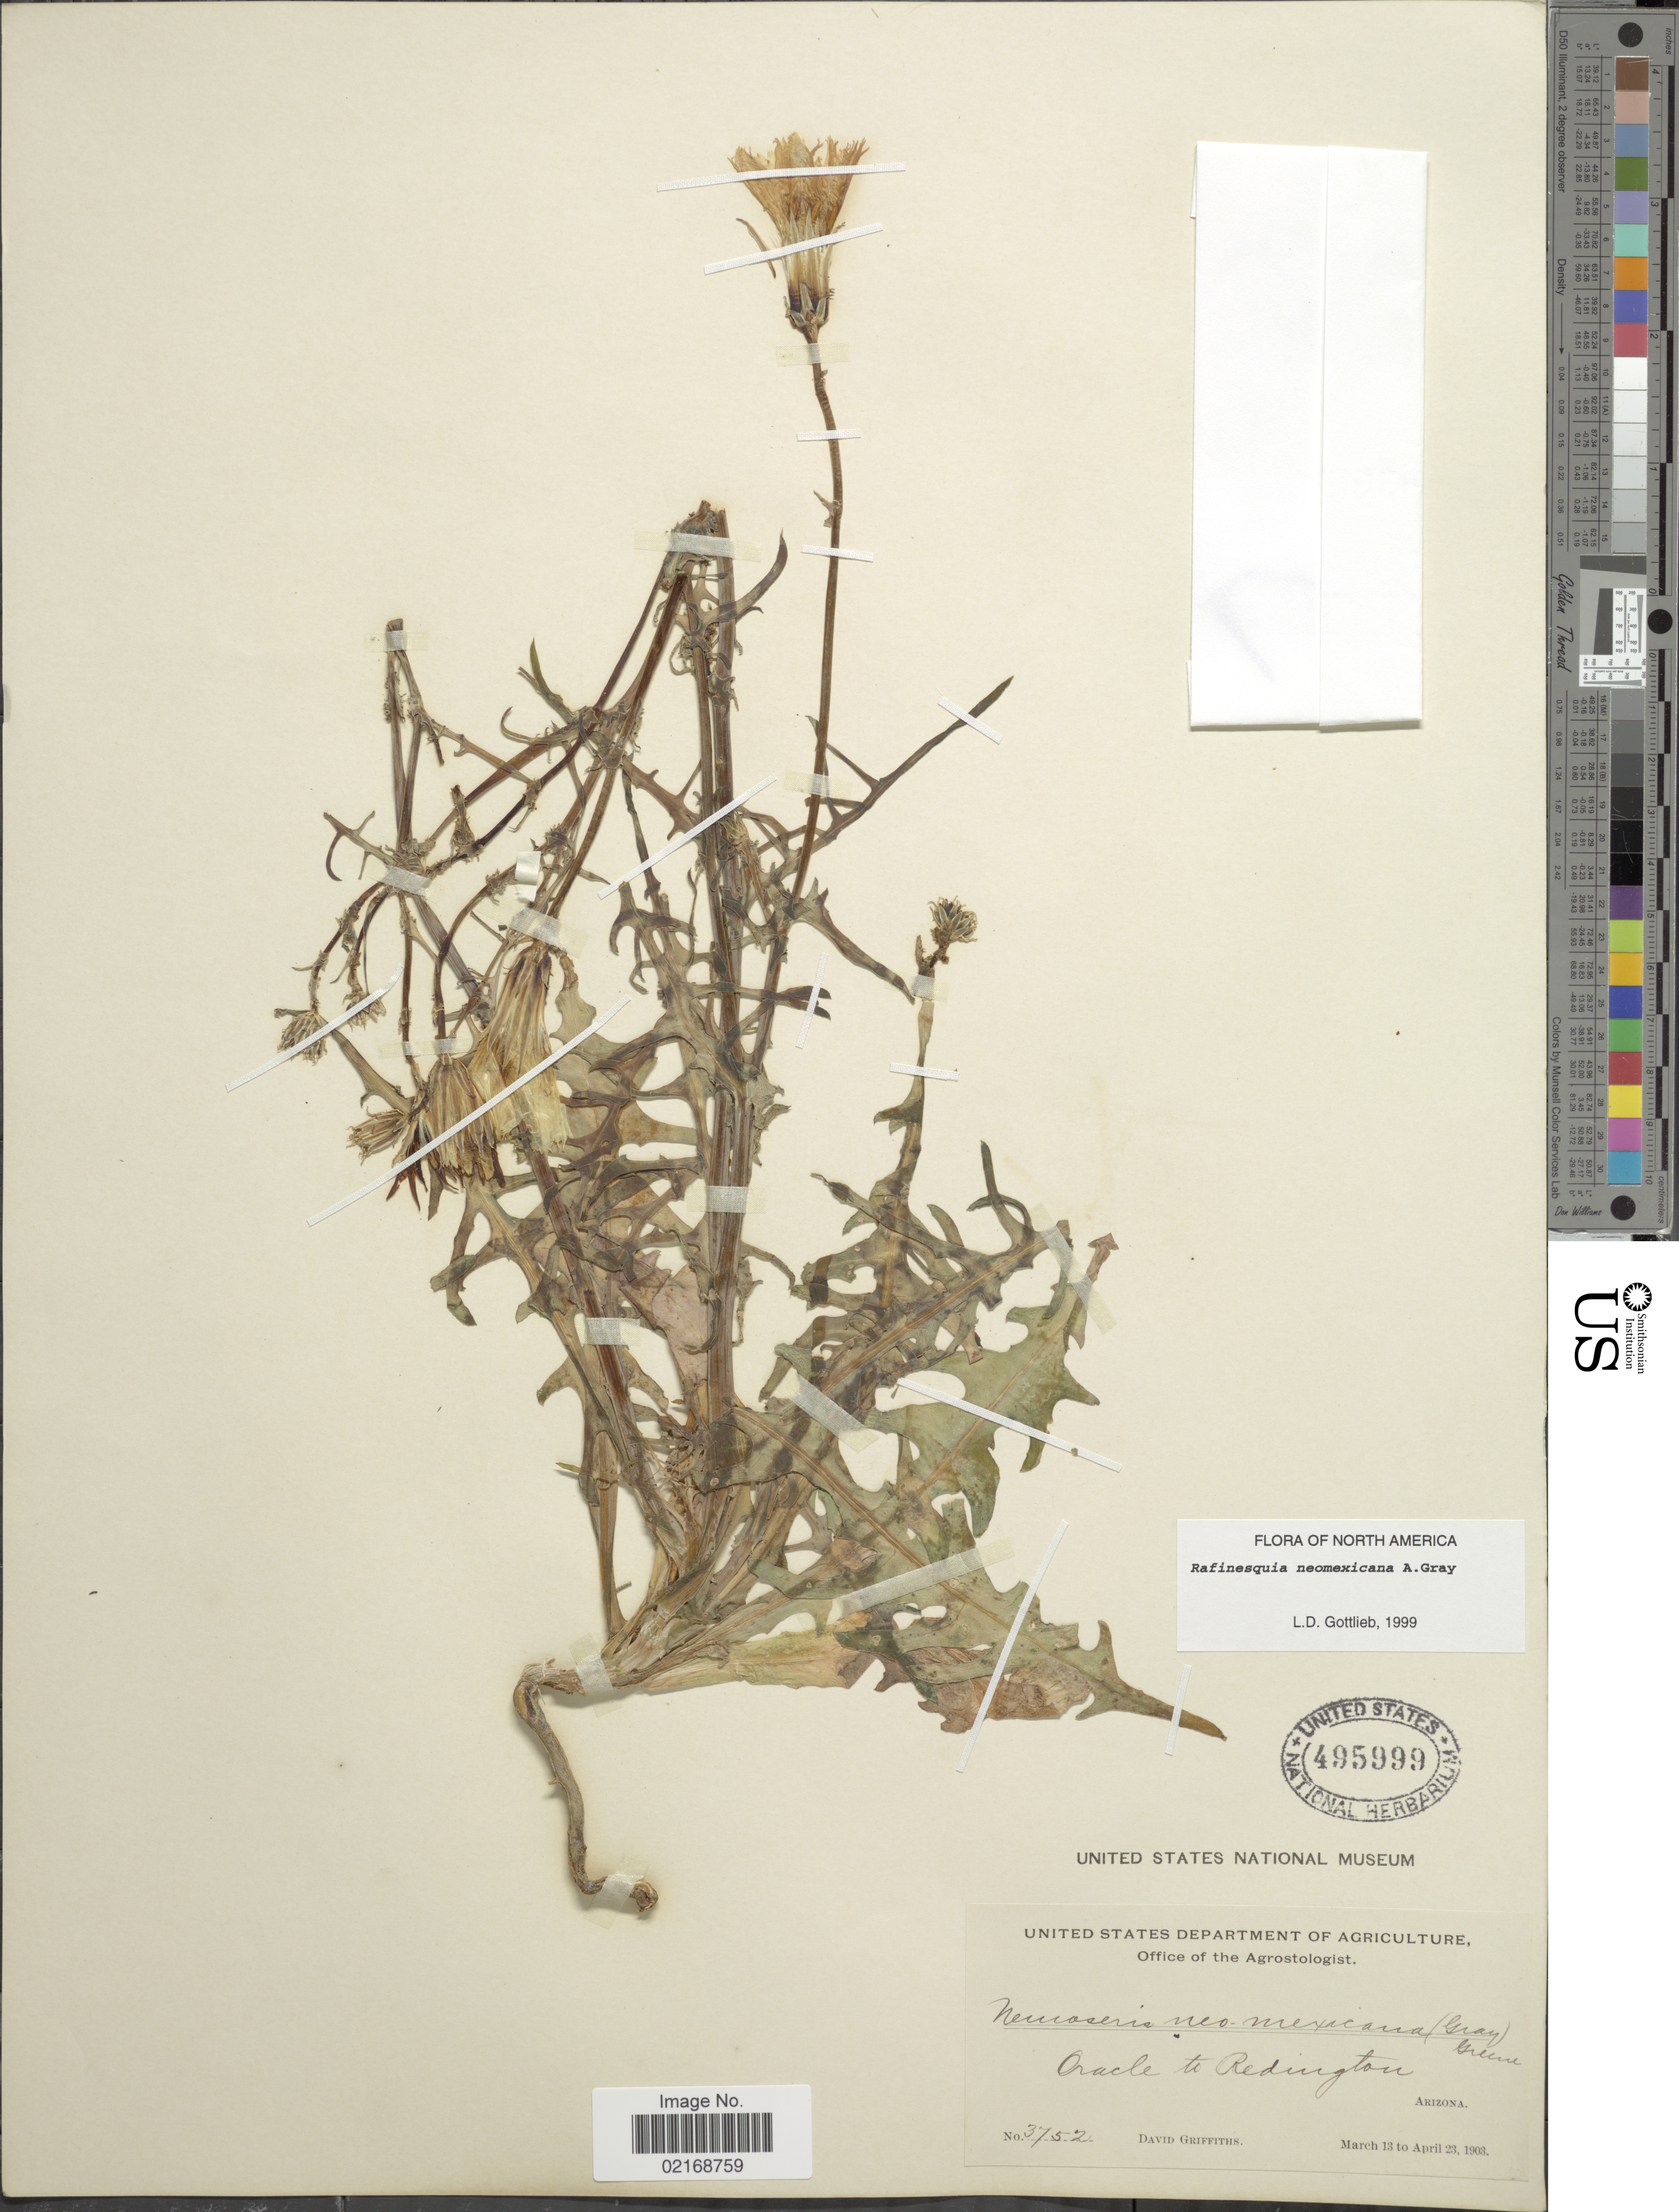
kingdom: Plantae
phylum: Tracheophyta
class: Magnoliopsida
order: Asterales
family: Asteraceae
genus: Rafinesquia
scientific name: Rafinesquia neomexicana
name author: A. Gray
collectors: D. Griffiths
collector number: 3752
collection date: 1903-03-13/1903-04-23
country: United States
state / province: Arizona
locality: Oracle to Redington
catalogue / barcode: US 495999